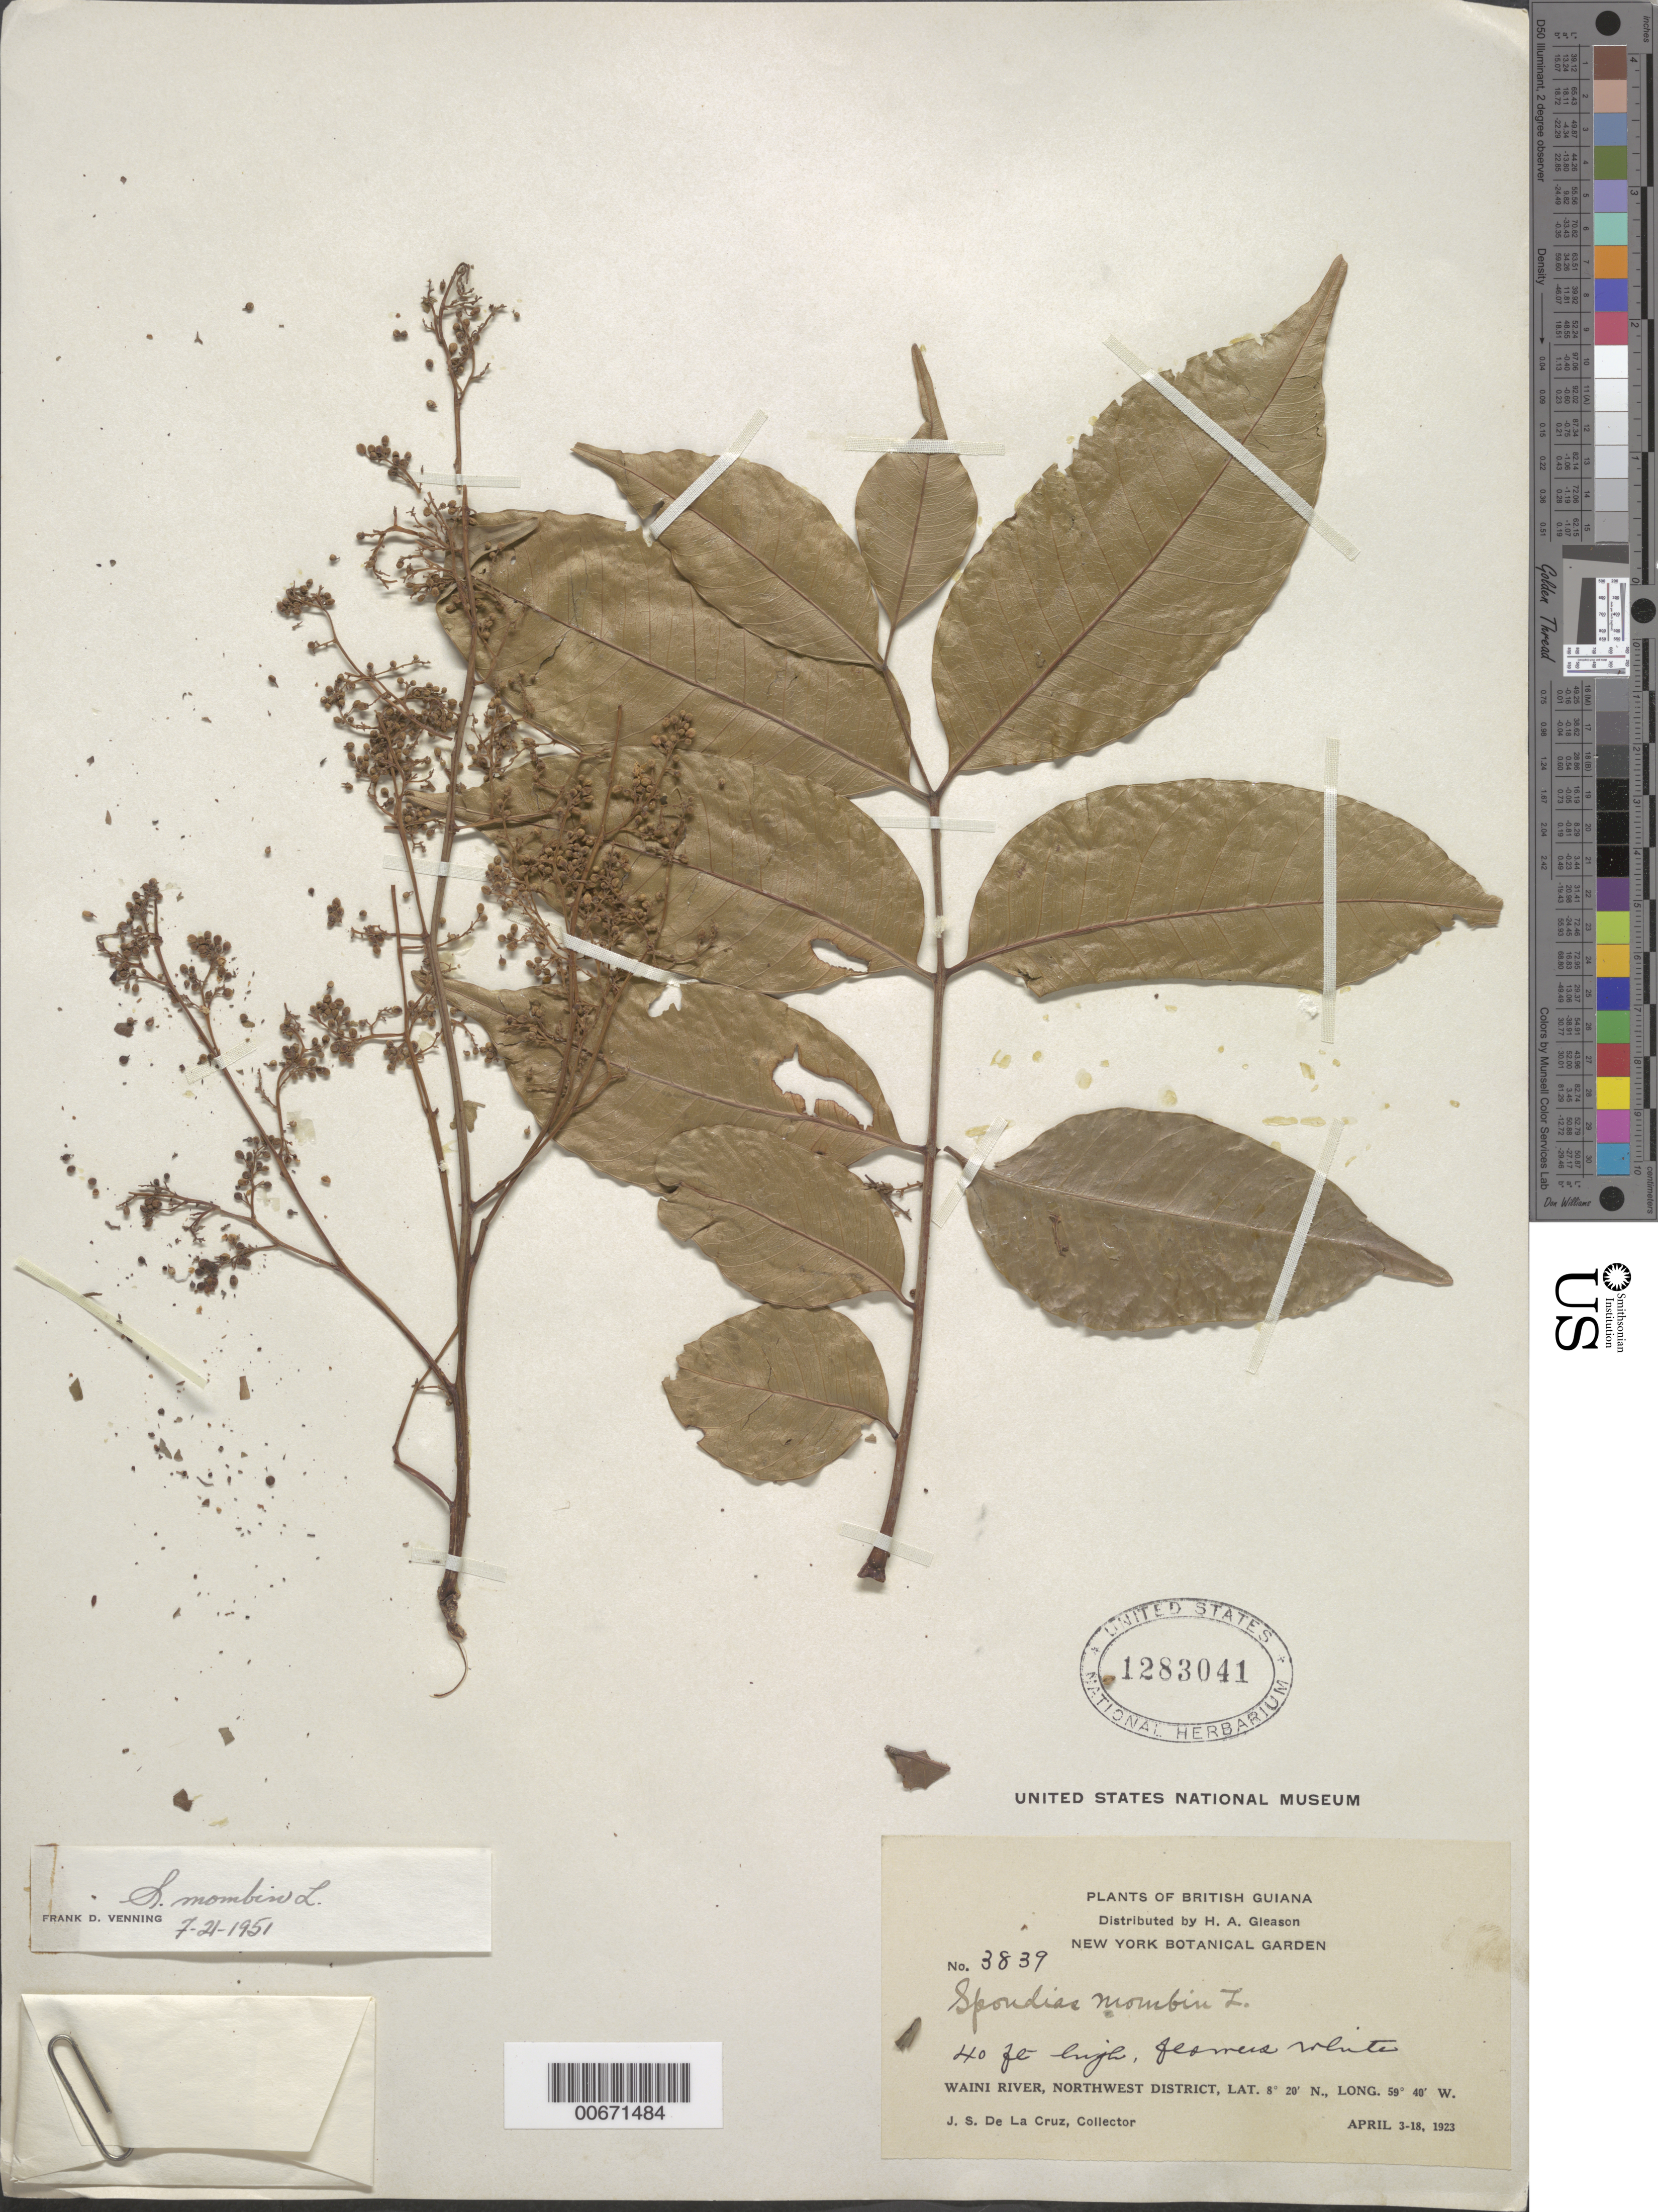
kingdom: Plantae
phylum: Tracheophyta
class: Magnoliopsida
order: Sapindales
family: Anacardiaceae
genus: Spondias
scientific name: Spondias mombin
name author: L.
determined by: Venning, F. D.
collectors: J. S. de la Cruz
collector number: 3839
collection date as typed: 3-Apr-23 to 18-Apr-23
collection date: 1923-04-03/1923-04-18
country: Guyana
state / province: Barima-Waini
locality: Waini R., NW District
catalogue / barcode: US 1283041